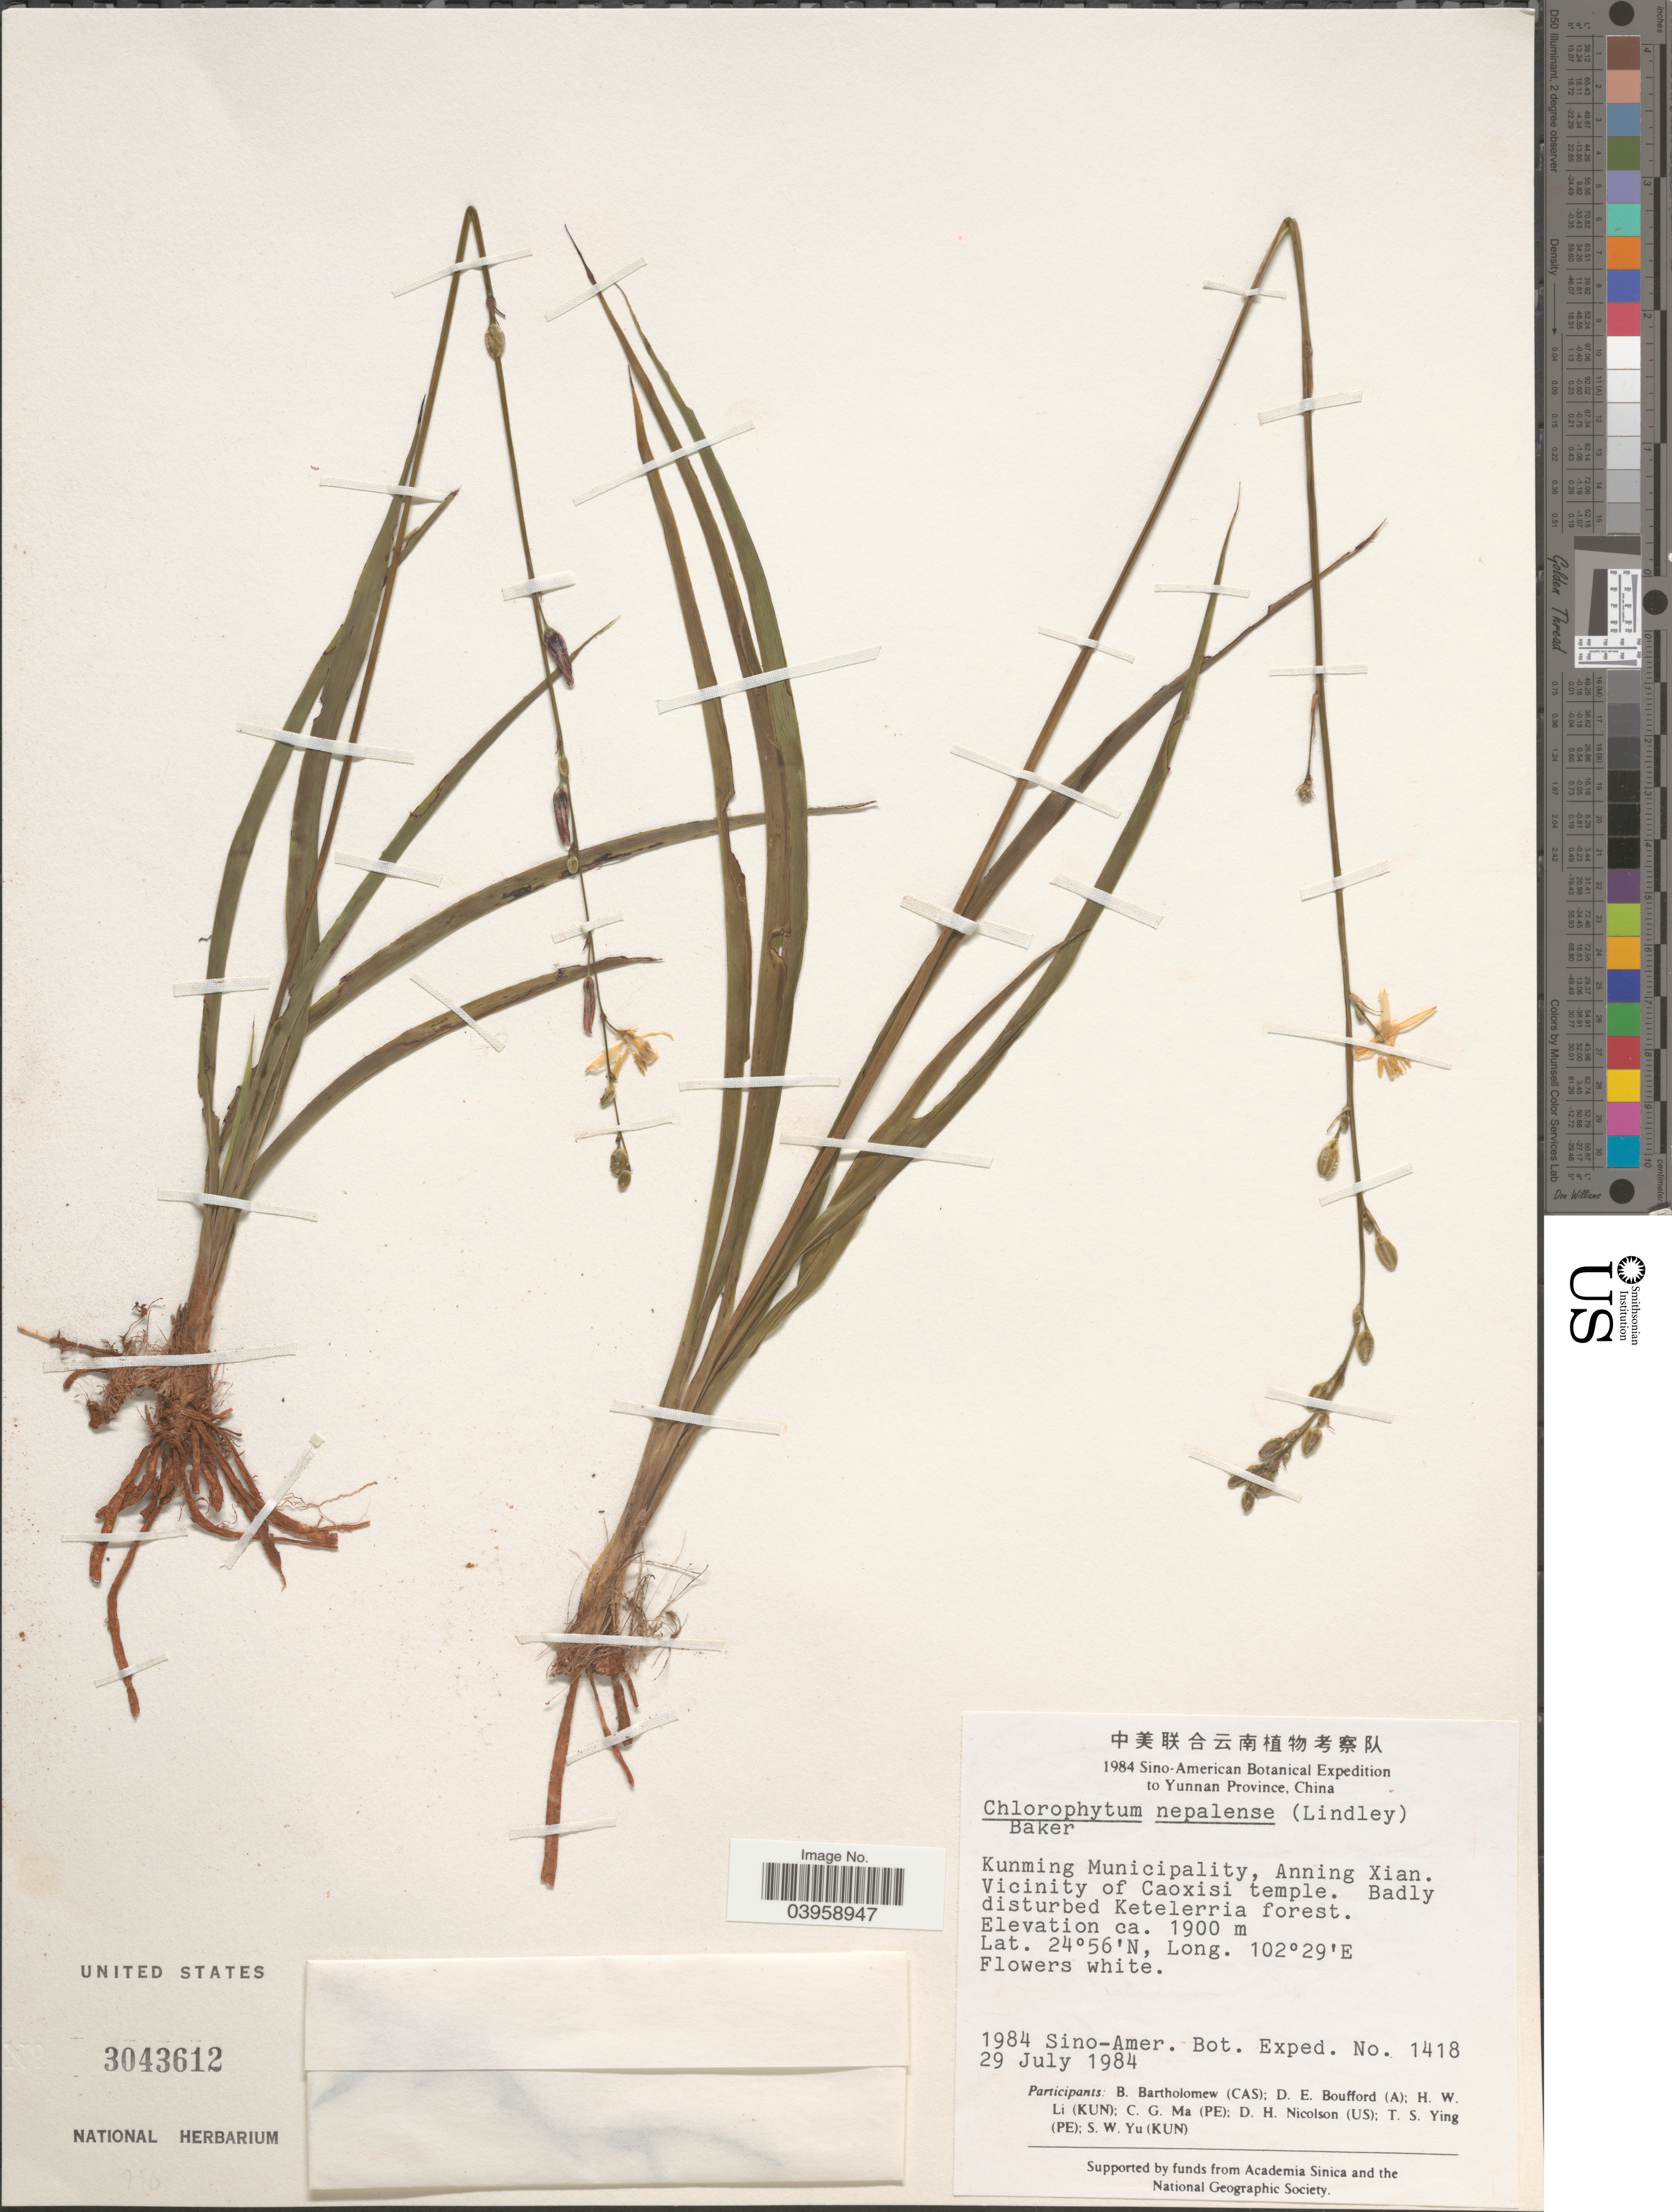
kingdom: Plantae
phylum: Tracheophyta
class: Liliopsida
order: Asparagales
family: Asparagaceae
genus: Chlorophytum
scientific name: Chlorophytum nepalense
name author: (Lindl.) Baker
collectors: Sino-Amer. Bot. Exped. 1984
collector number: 1418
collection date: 1984-07-29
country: China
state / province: Yunnan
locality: Kunming Municipality, Anning Xian. Vicinity of Caoxisi temple. Badly disturbed Ketelerria forest.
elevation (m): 1900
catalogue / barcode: US 3043612